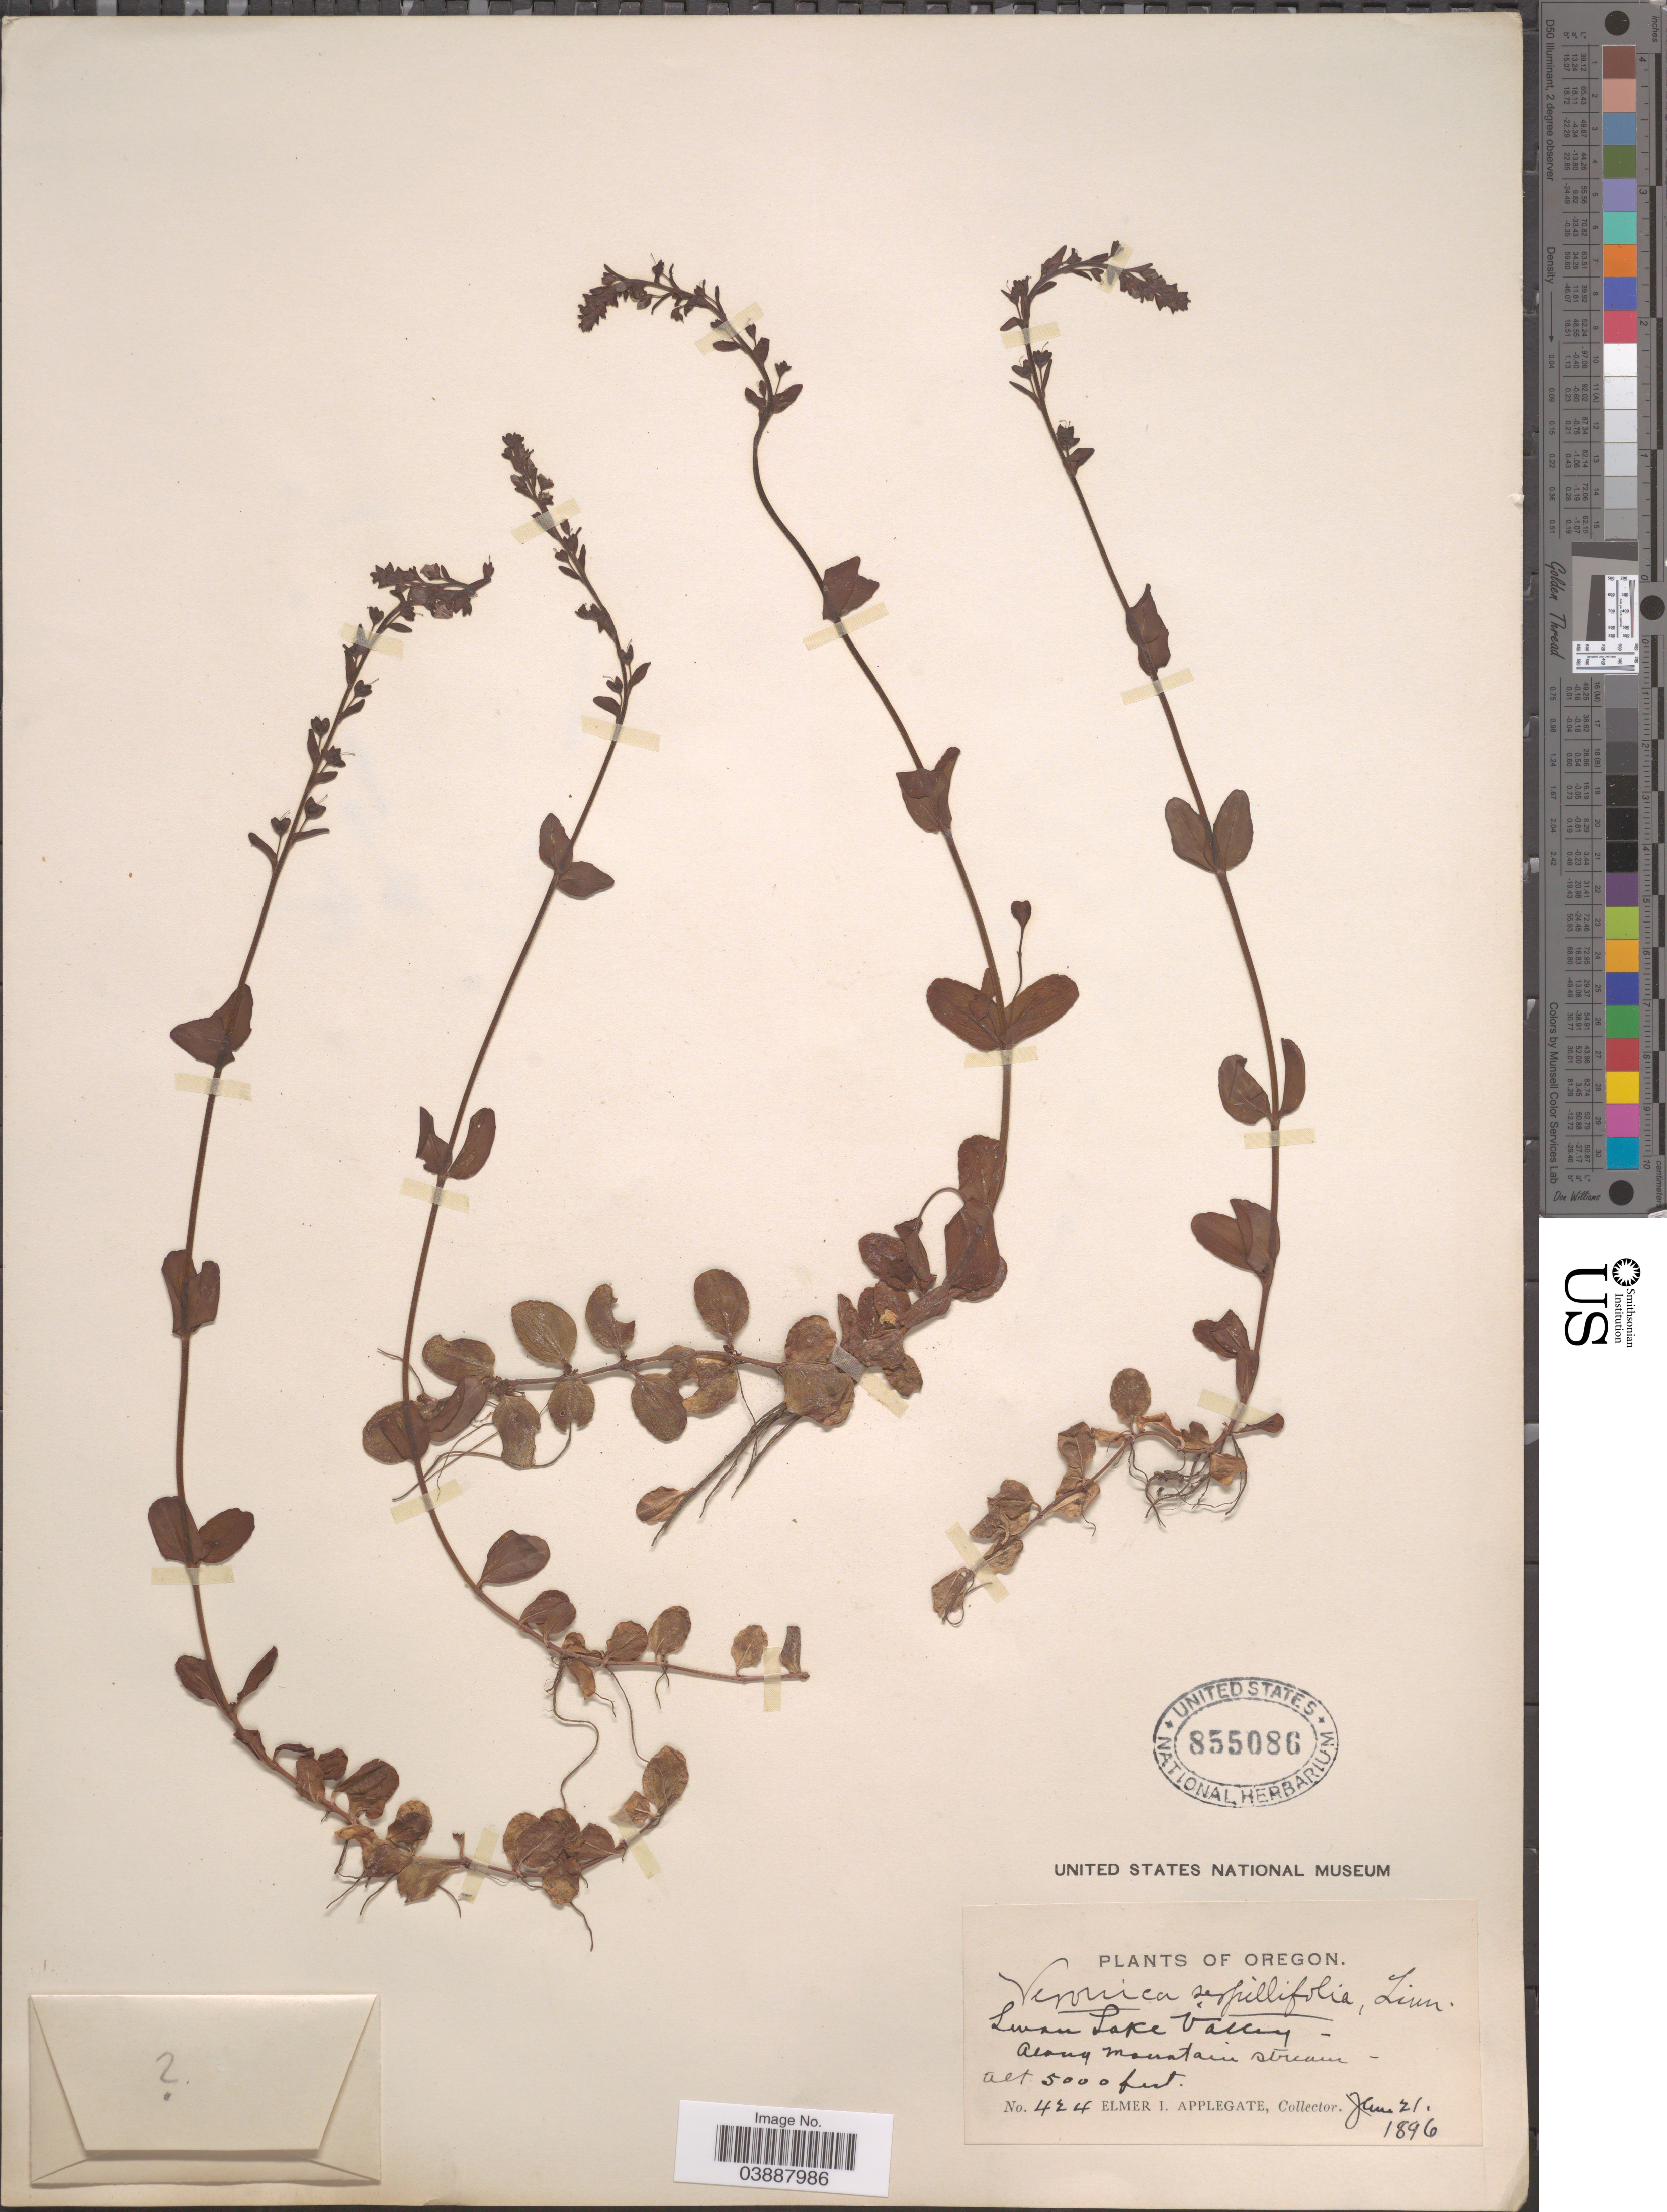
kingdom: Plantae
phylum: Tracheophyta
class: Magnoliopsida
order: Lamiales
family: Plantaginaceae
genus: Veronica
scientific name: Veronica serpyllifolia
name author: L.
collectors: E. I. Applegate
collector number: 424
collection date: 1896-06-21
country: United States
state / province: Oregon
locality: Swan Lake Valley. Along mountain stream.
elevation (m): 1524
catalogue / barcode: US 855086